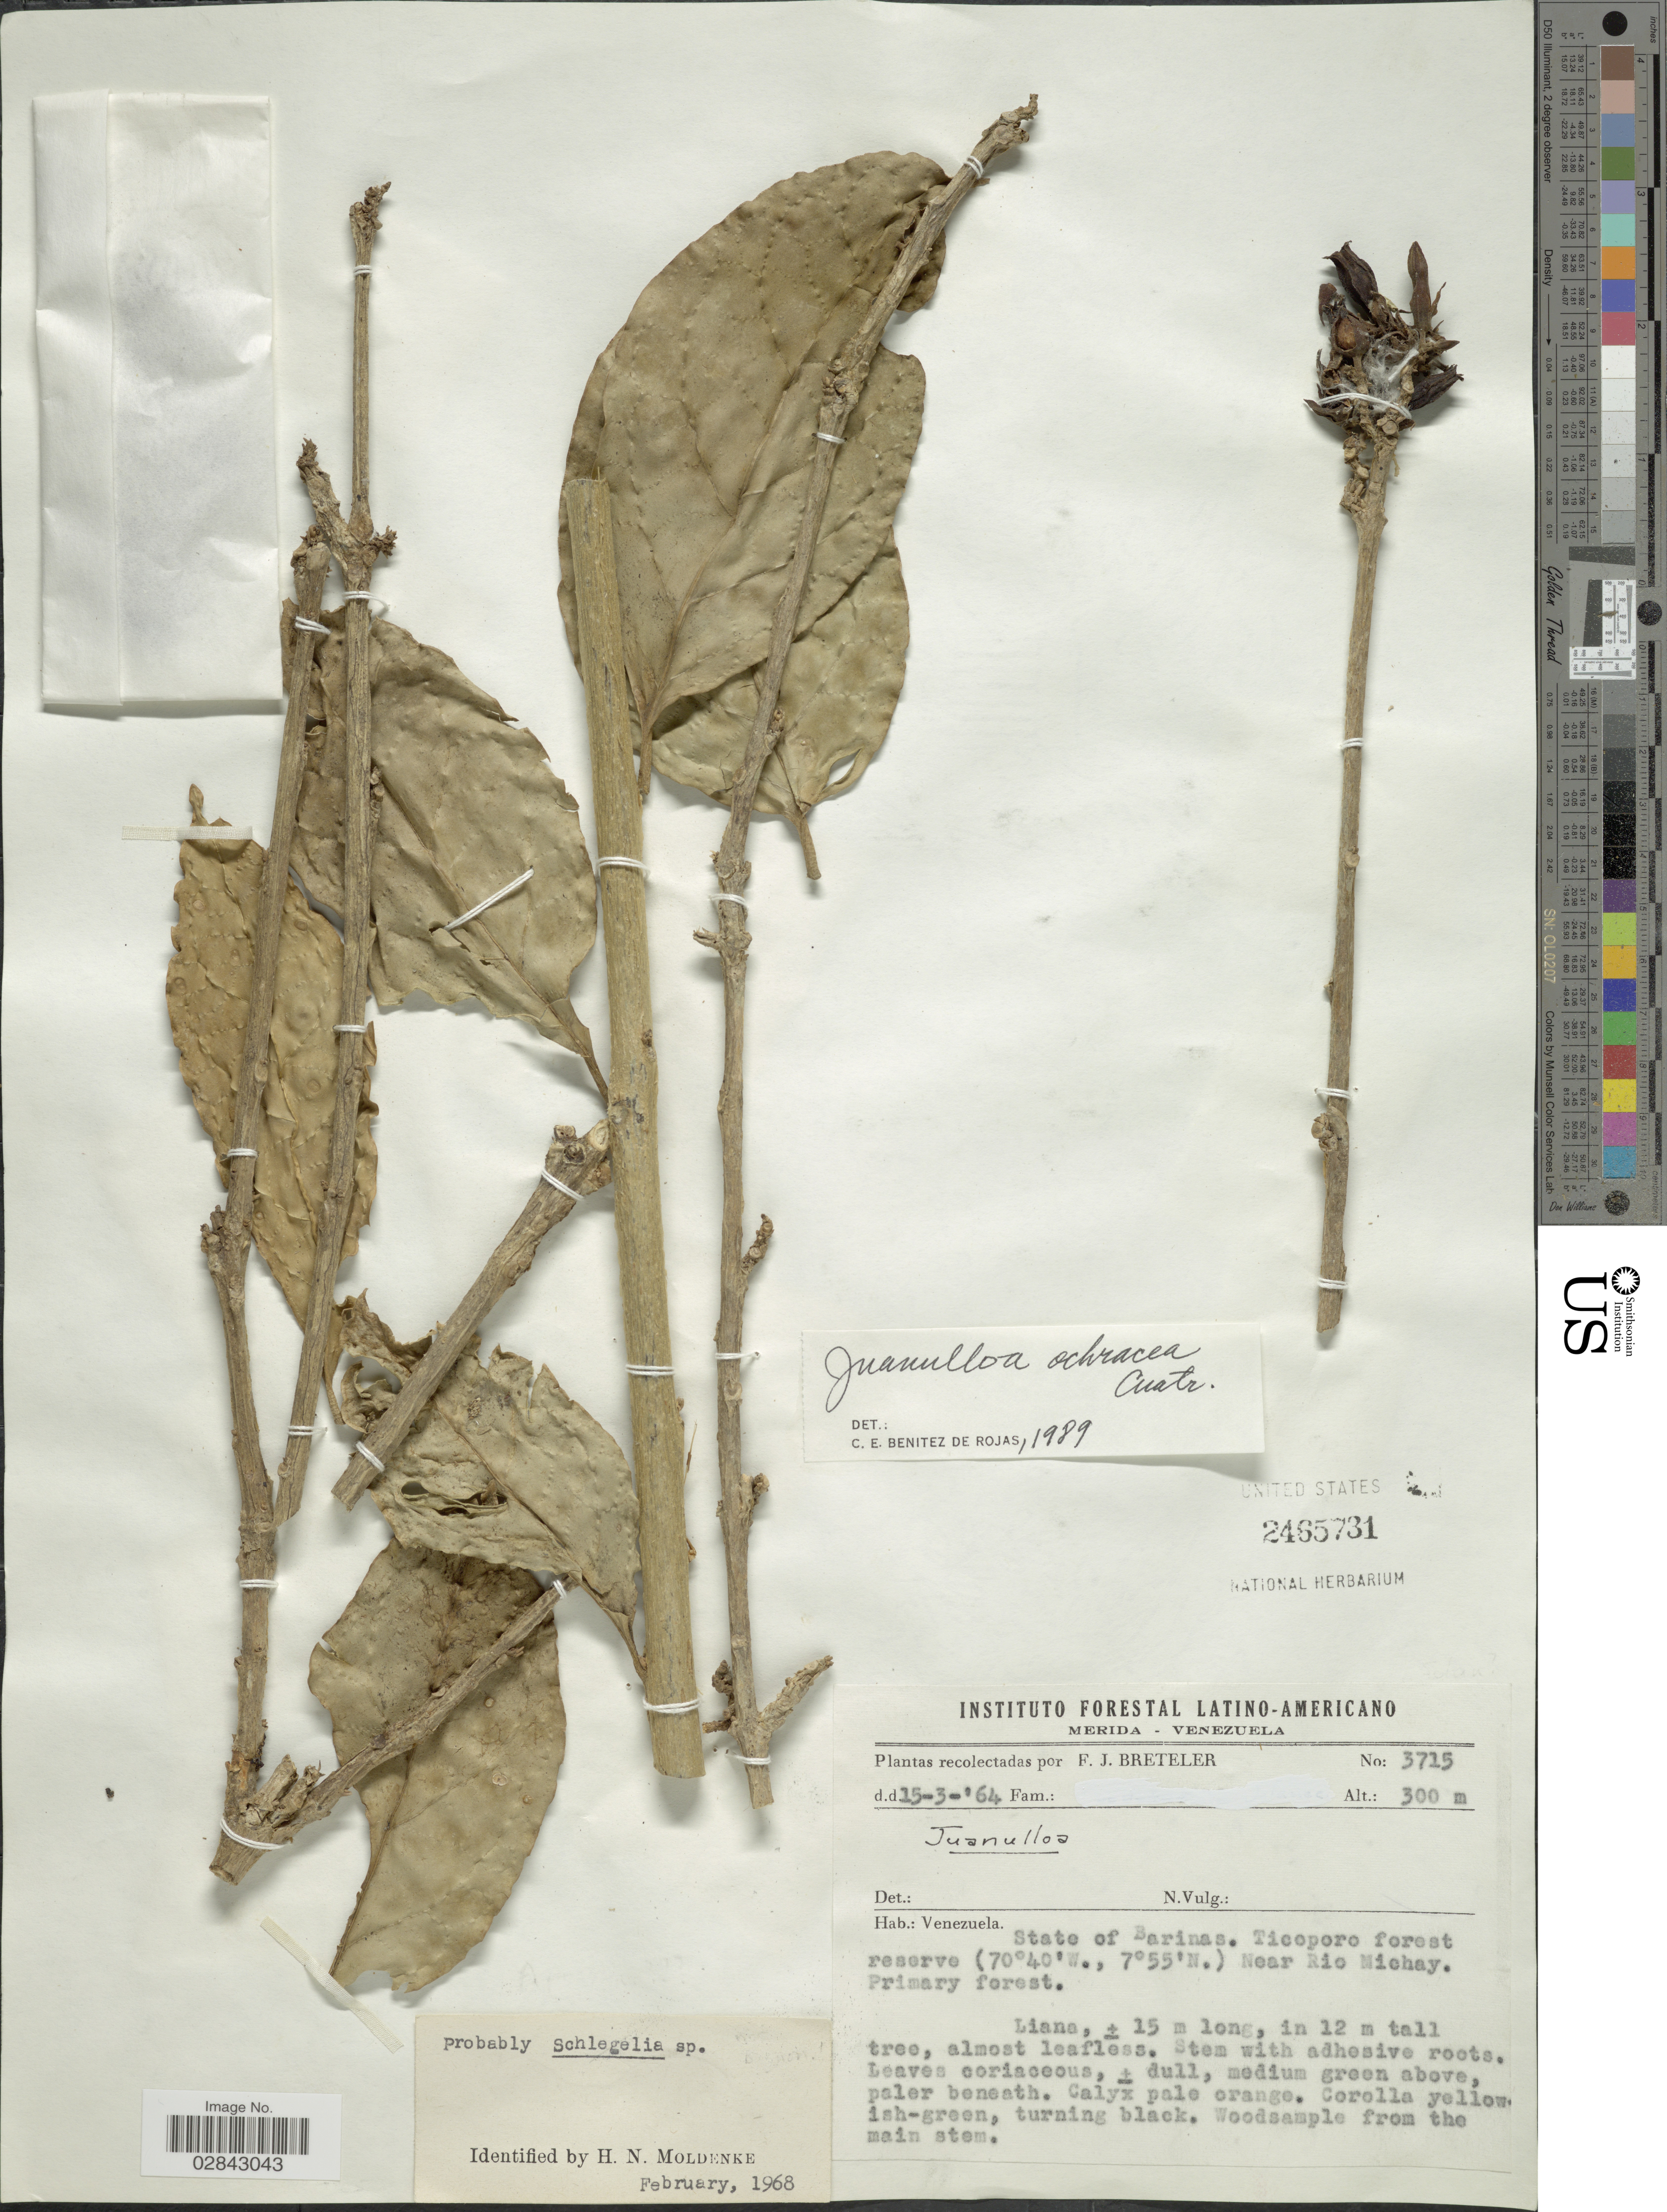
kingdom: Plantae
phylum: Tracheophyta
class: Magnoliopsida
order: Solanales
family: Solanaceae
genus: Juanulloa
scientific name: Juanulloa ochracea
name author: Cuatrec.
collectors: F. J. Breteler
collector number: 3715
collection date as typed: Transcribed d/m/y: 15/3/64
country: Venezuela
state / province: Barinas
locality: Ticoporo forest reserve. Near Rio Michay.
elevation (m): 300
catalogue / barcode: US 2465731